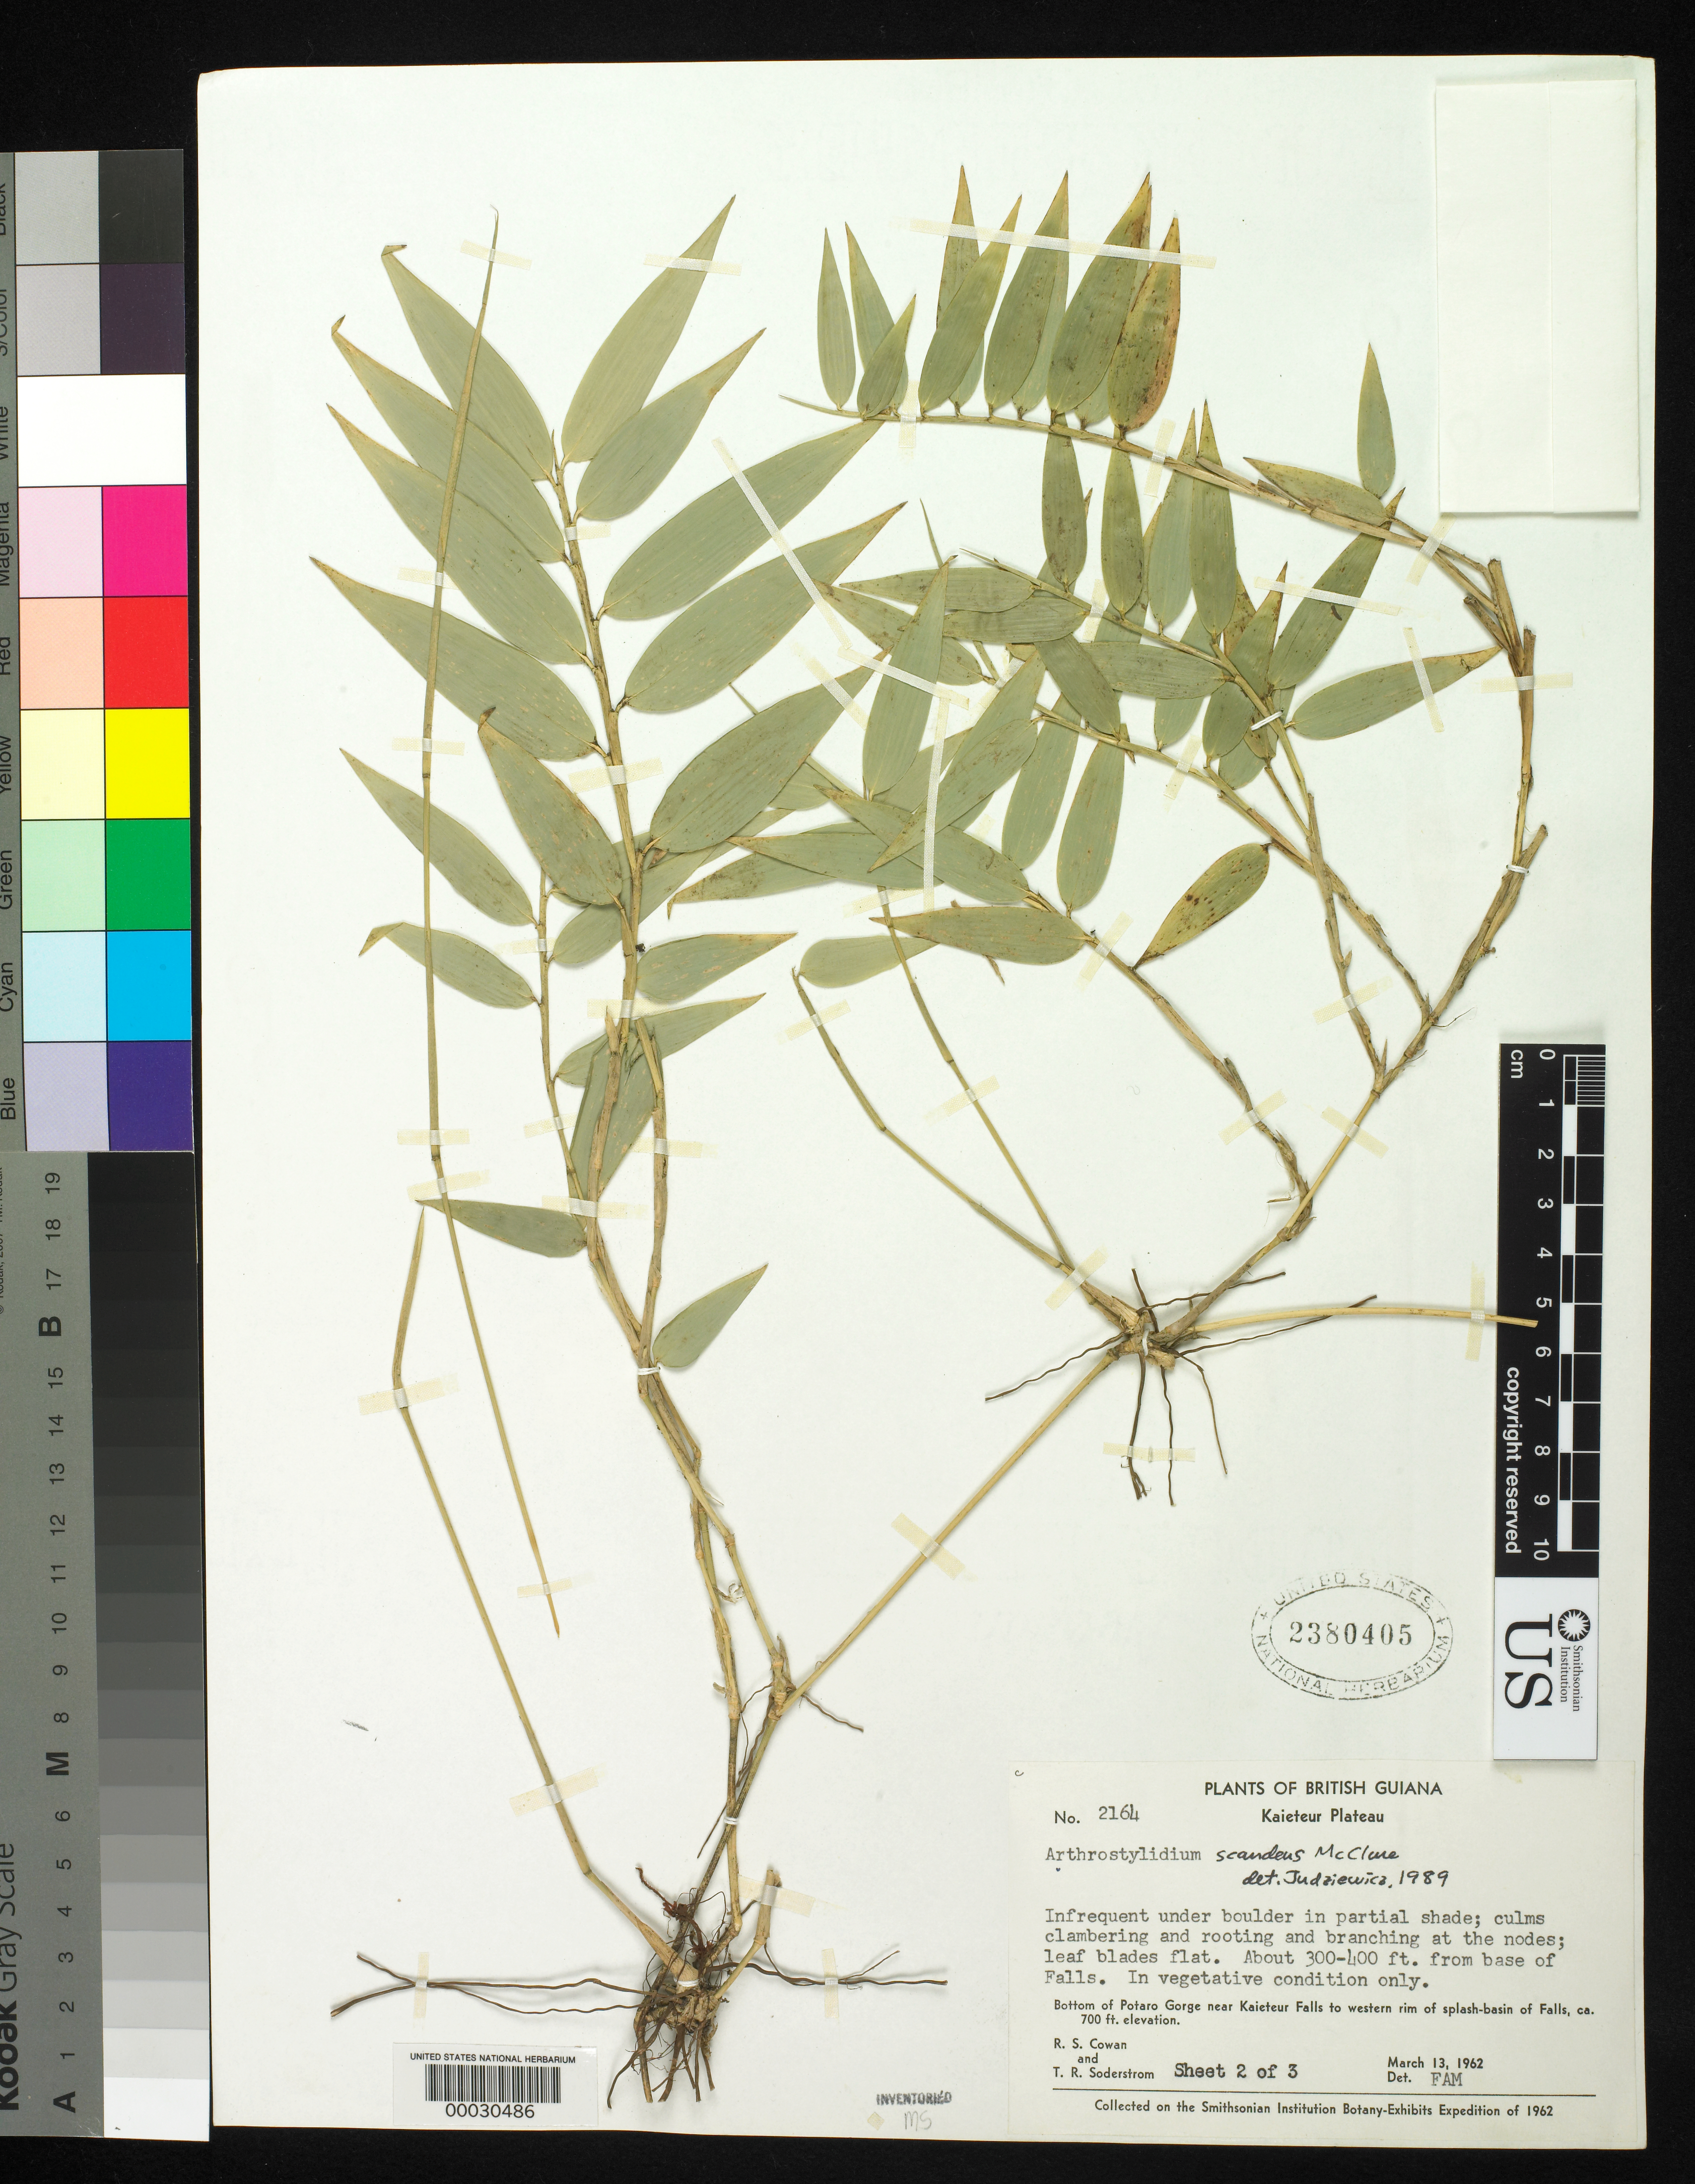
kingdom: Plantae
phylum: Tracheophyta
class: Liliopsida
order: Poales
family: Poaceae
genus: Arthrostylidium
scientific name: Arthrostylidium scandens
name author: McClure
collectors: R. S. Cowan & T. R. Soderstrom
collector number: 2164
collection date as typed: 13 Mar 1962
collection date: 1962-03-13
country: Guyana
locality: Kaieteur plateau; about 300-400 ft from base of falls, bottom of pataro gorge near kaieteur falls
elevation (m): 214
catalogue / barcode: US 2380405